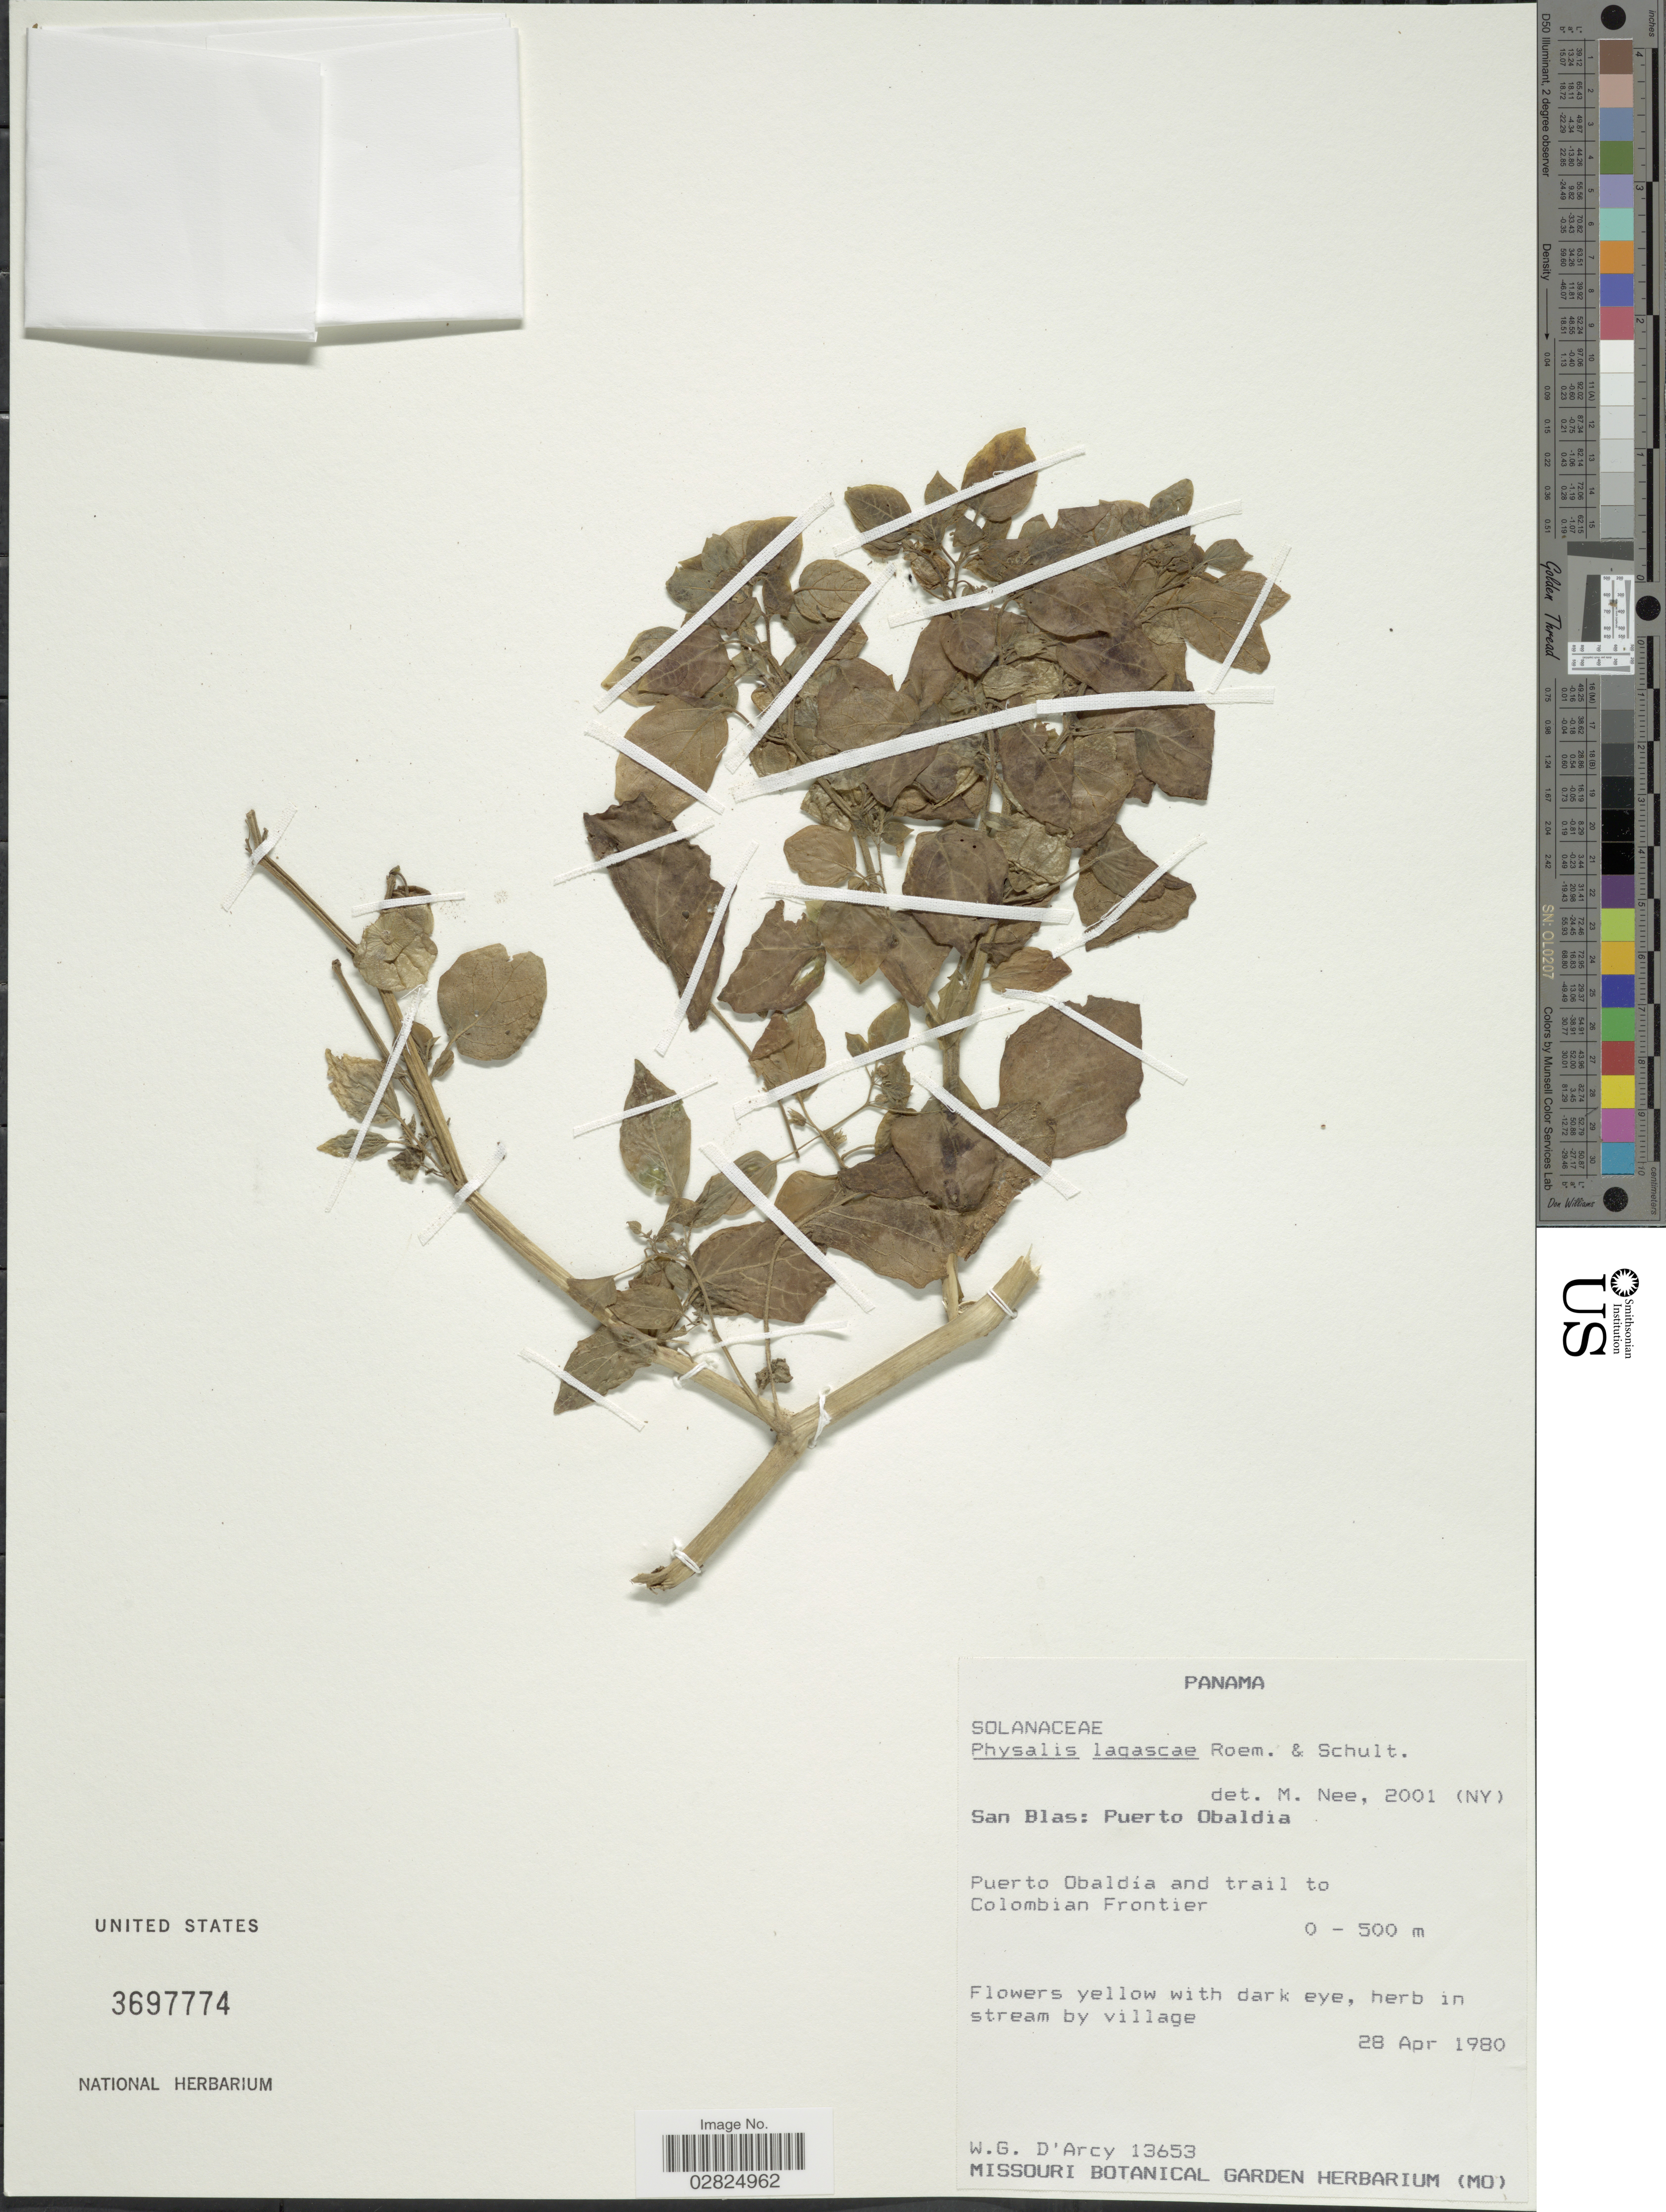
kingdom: Plantae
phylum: Tracheophyta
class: Magnoliopsida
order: Solanales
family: Solanaceae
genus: Physalis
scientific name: Physalis lagascae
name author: Roem. & Schult.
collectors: W. G. D'Arcy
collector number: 13653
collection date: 1980-04-28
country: Panama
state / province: Kuna Yala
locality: San Blas. Puerto Obaldia. Puerto Obaldía and trail to Colombian Frontier.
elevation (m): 0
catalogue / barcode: US 3697774